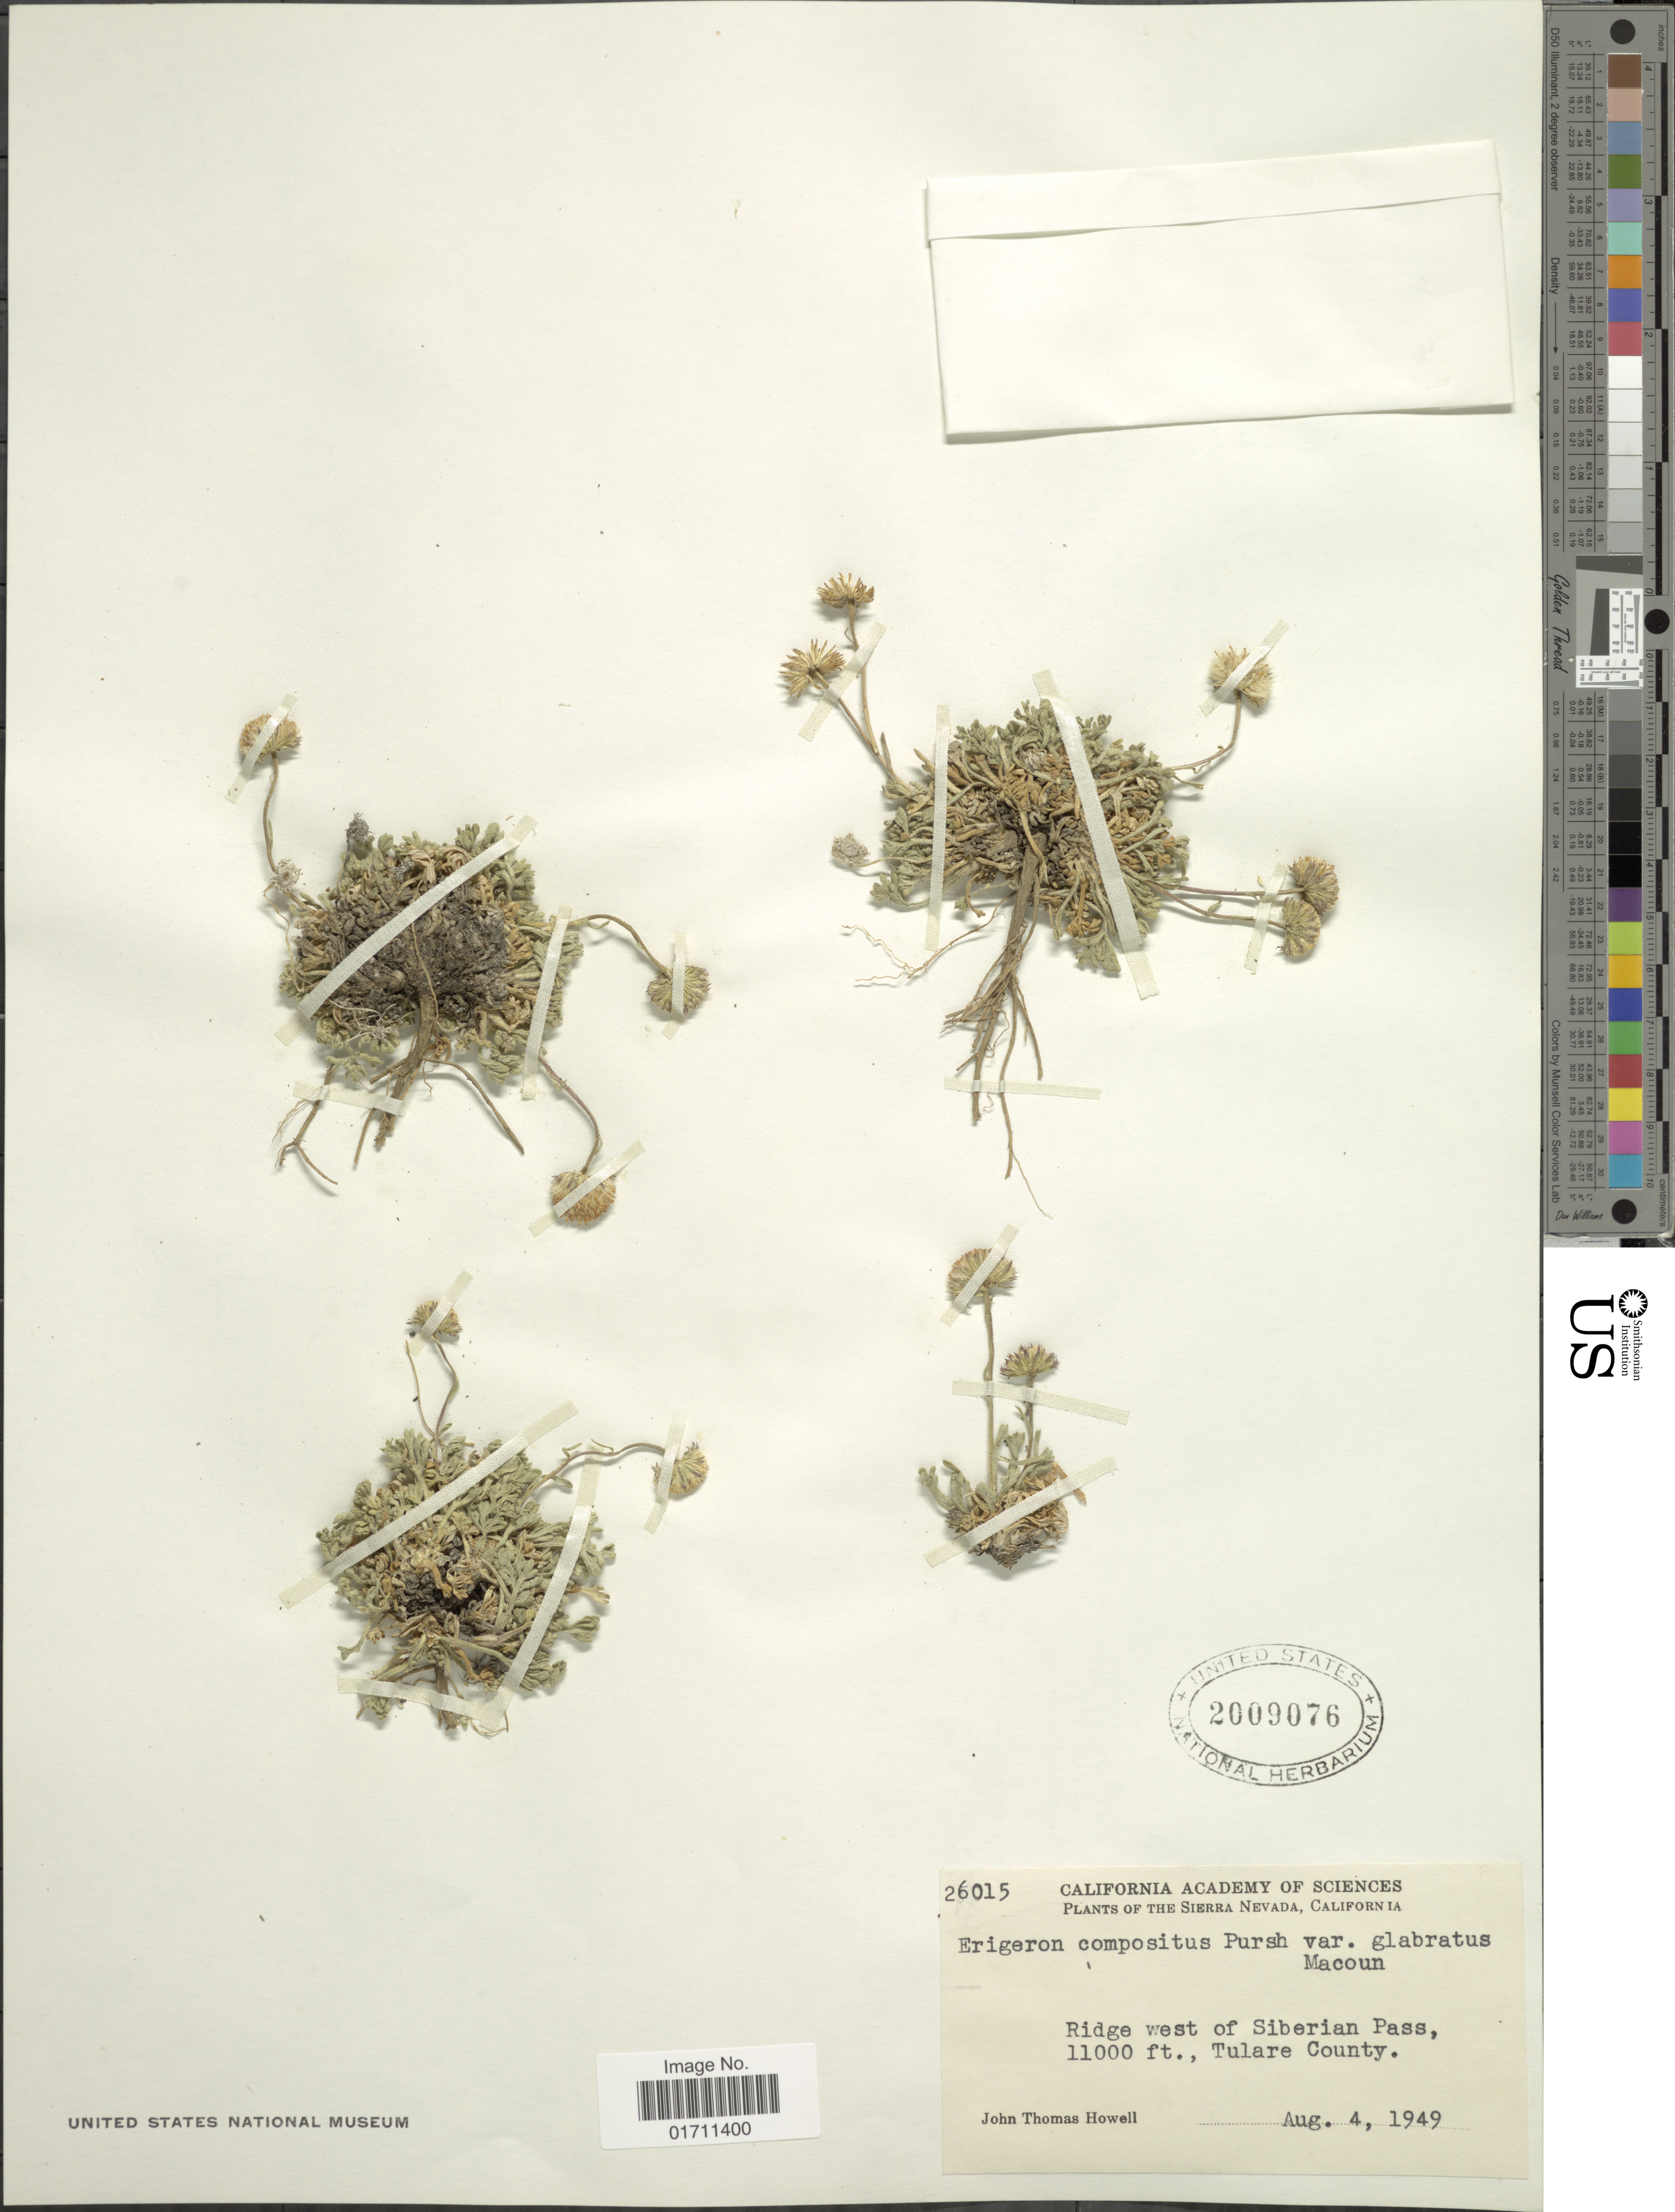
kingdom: Plantae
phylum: Tracheophyta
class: Magnoliopsida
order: Asterales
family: Asteraceae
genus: Erigeron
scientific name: Erigeron compositus var. glabratus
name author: Macoun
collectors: J. T. Howell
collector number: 26015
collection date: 1949-08-04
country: United States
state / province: California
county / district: Tulare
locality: The Sierra Nevada, Ridge west of Siberian Pass, Tulare County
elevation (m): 3353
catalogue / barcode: US 2009076